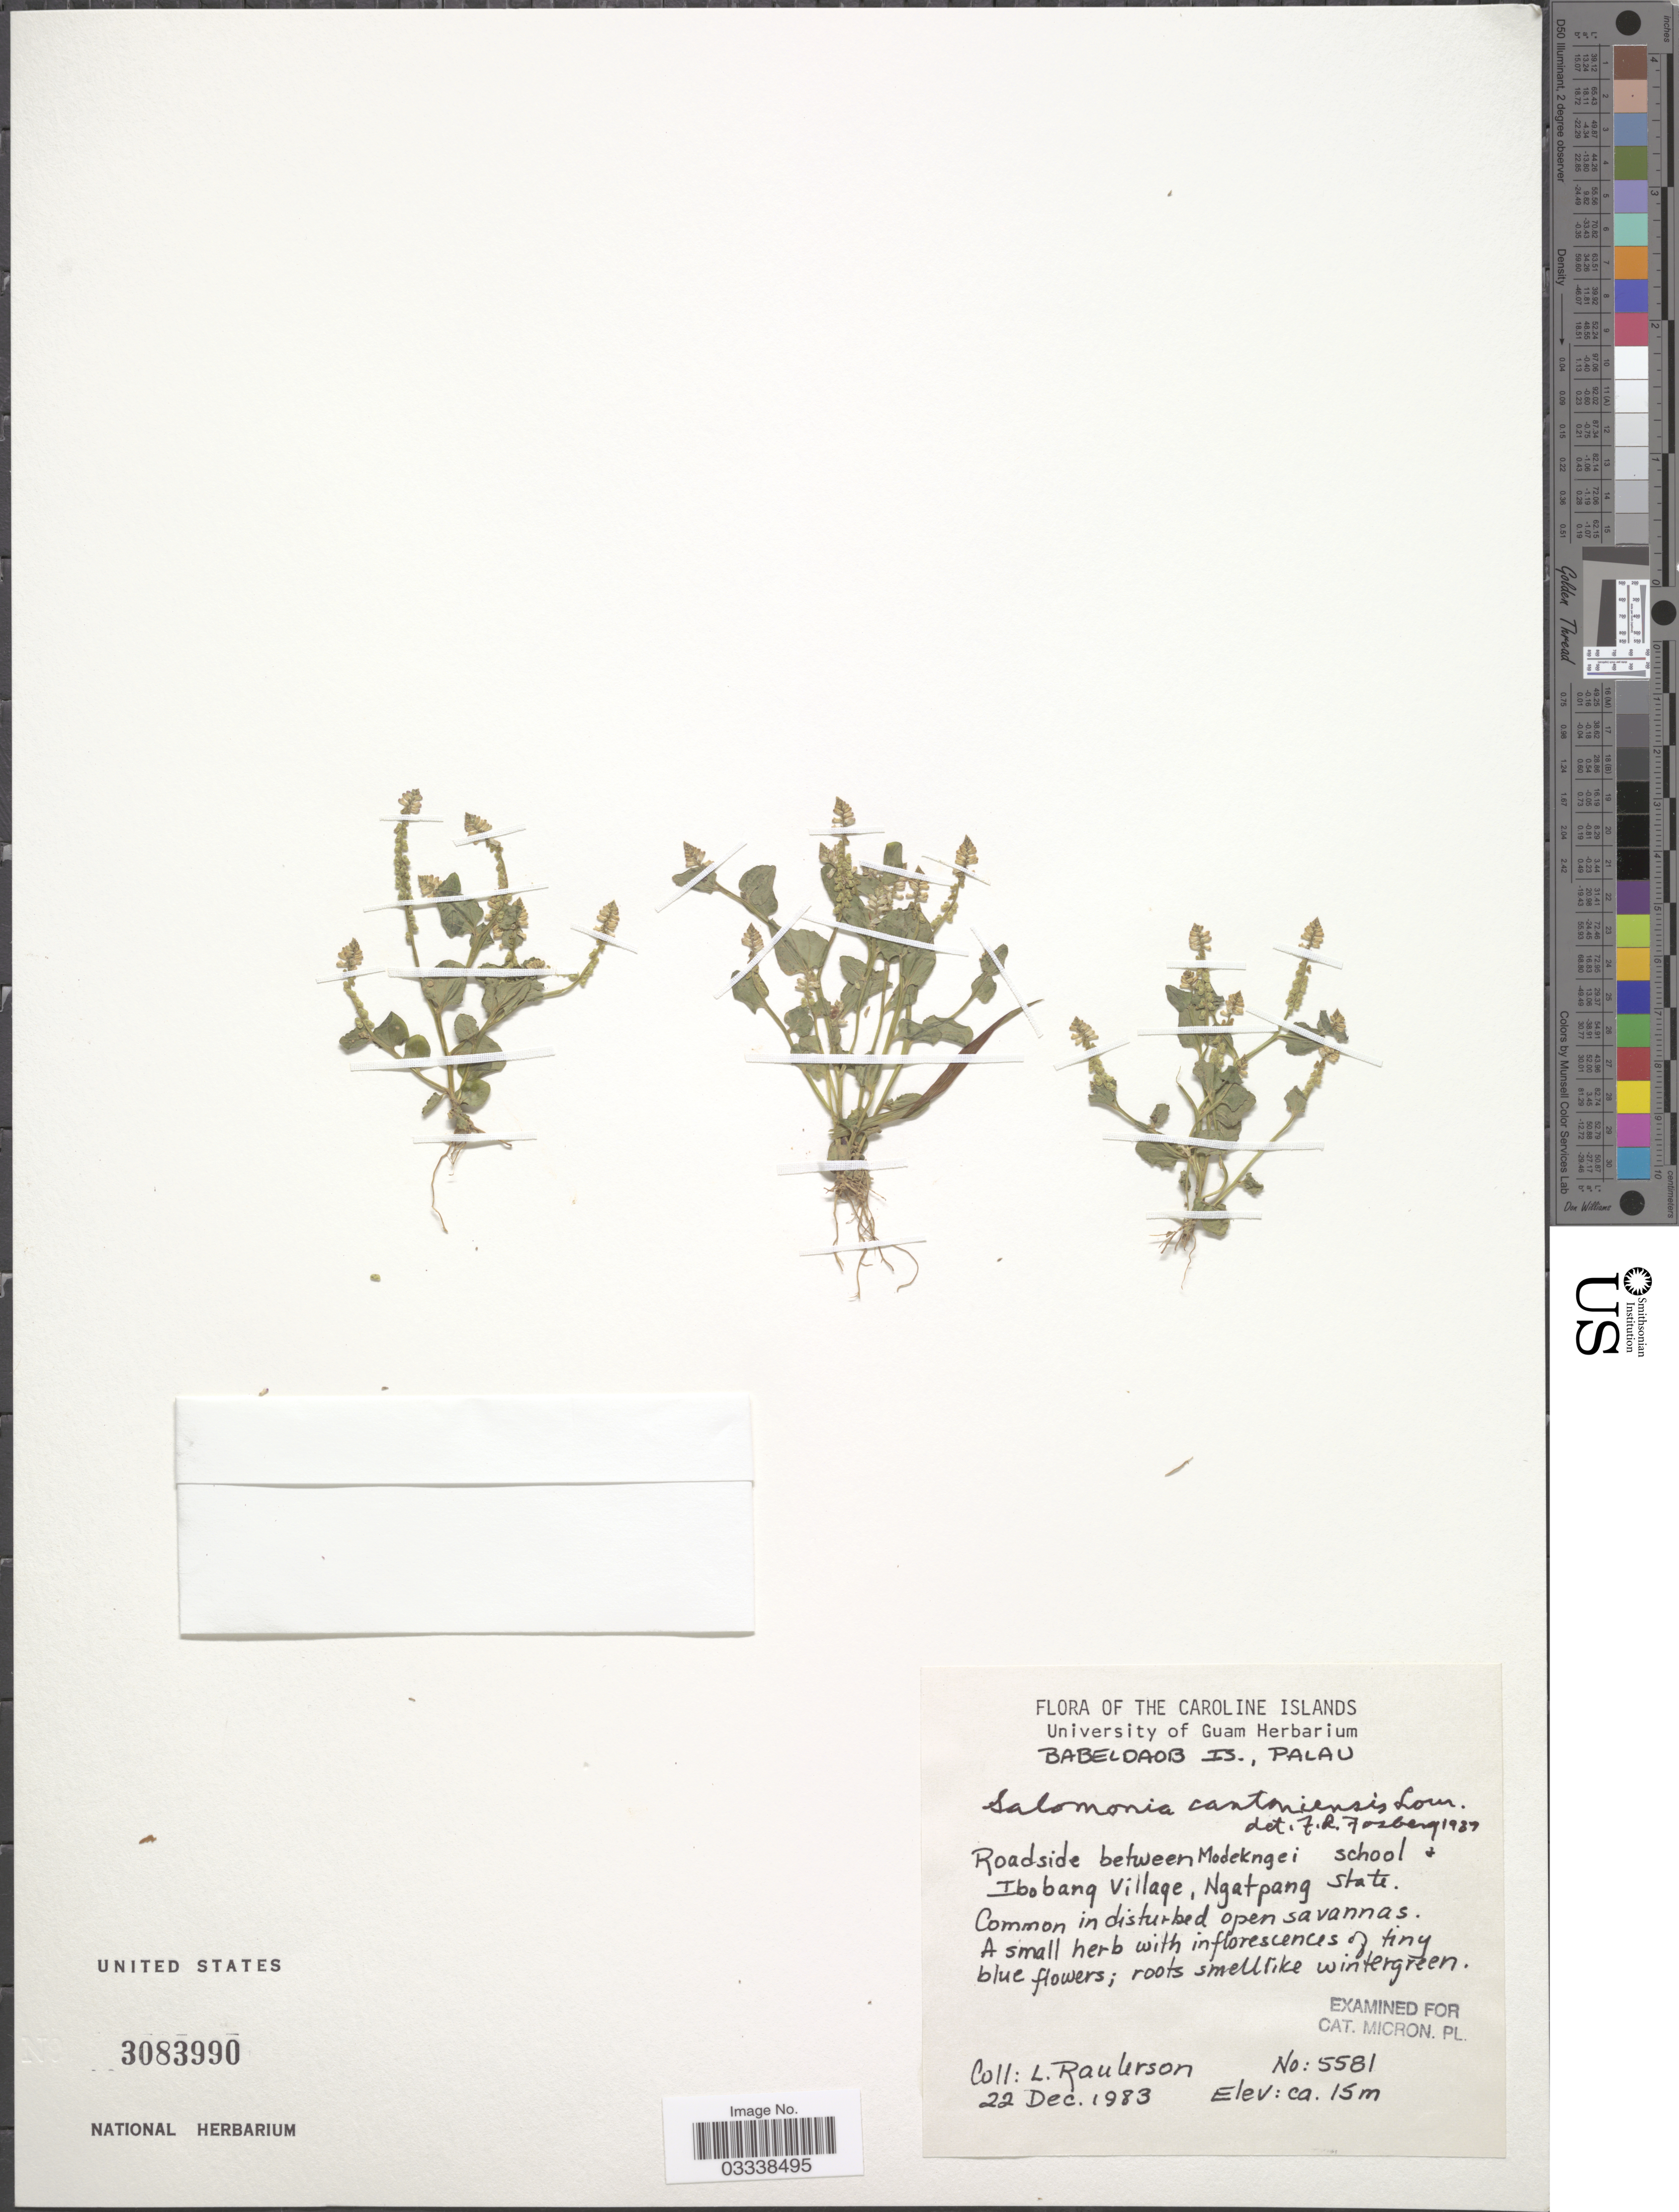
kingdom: Plantae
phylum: Tracheophyta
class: Magnoliopsida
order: Fabales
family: Polygalaceae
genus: Salomonia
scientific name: Salomonia cantoniensis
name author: Lour.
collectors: L. Raulerson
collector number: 5581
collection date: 1983-12-22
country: Palau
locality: The Caroline Islands, Babeldaob Is., Palau, Roadside between Modekngei; school & Ibobang Village, Ngatpang State.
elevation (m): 15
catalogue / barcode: US 3083990